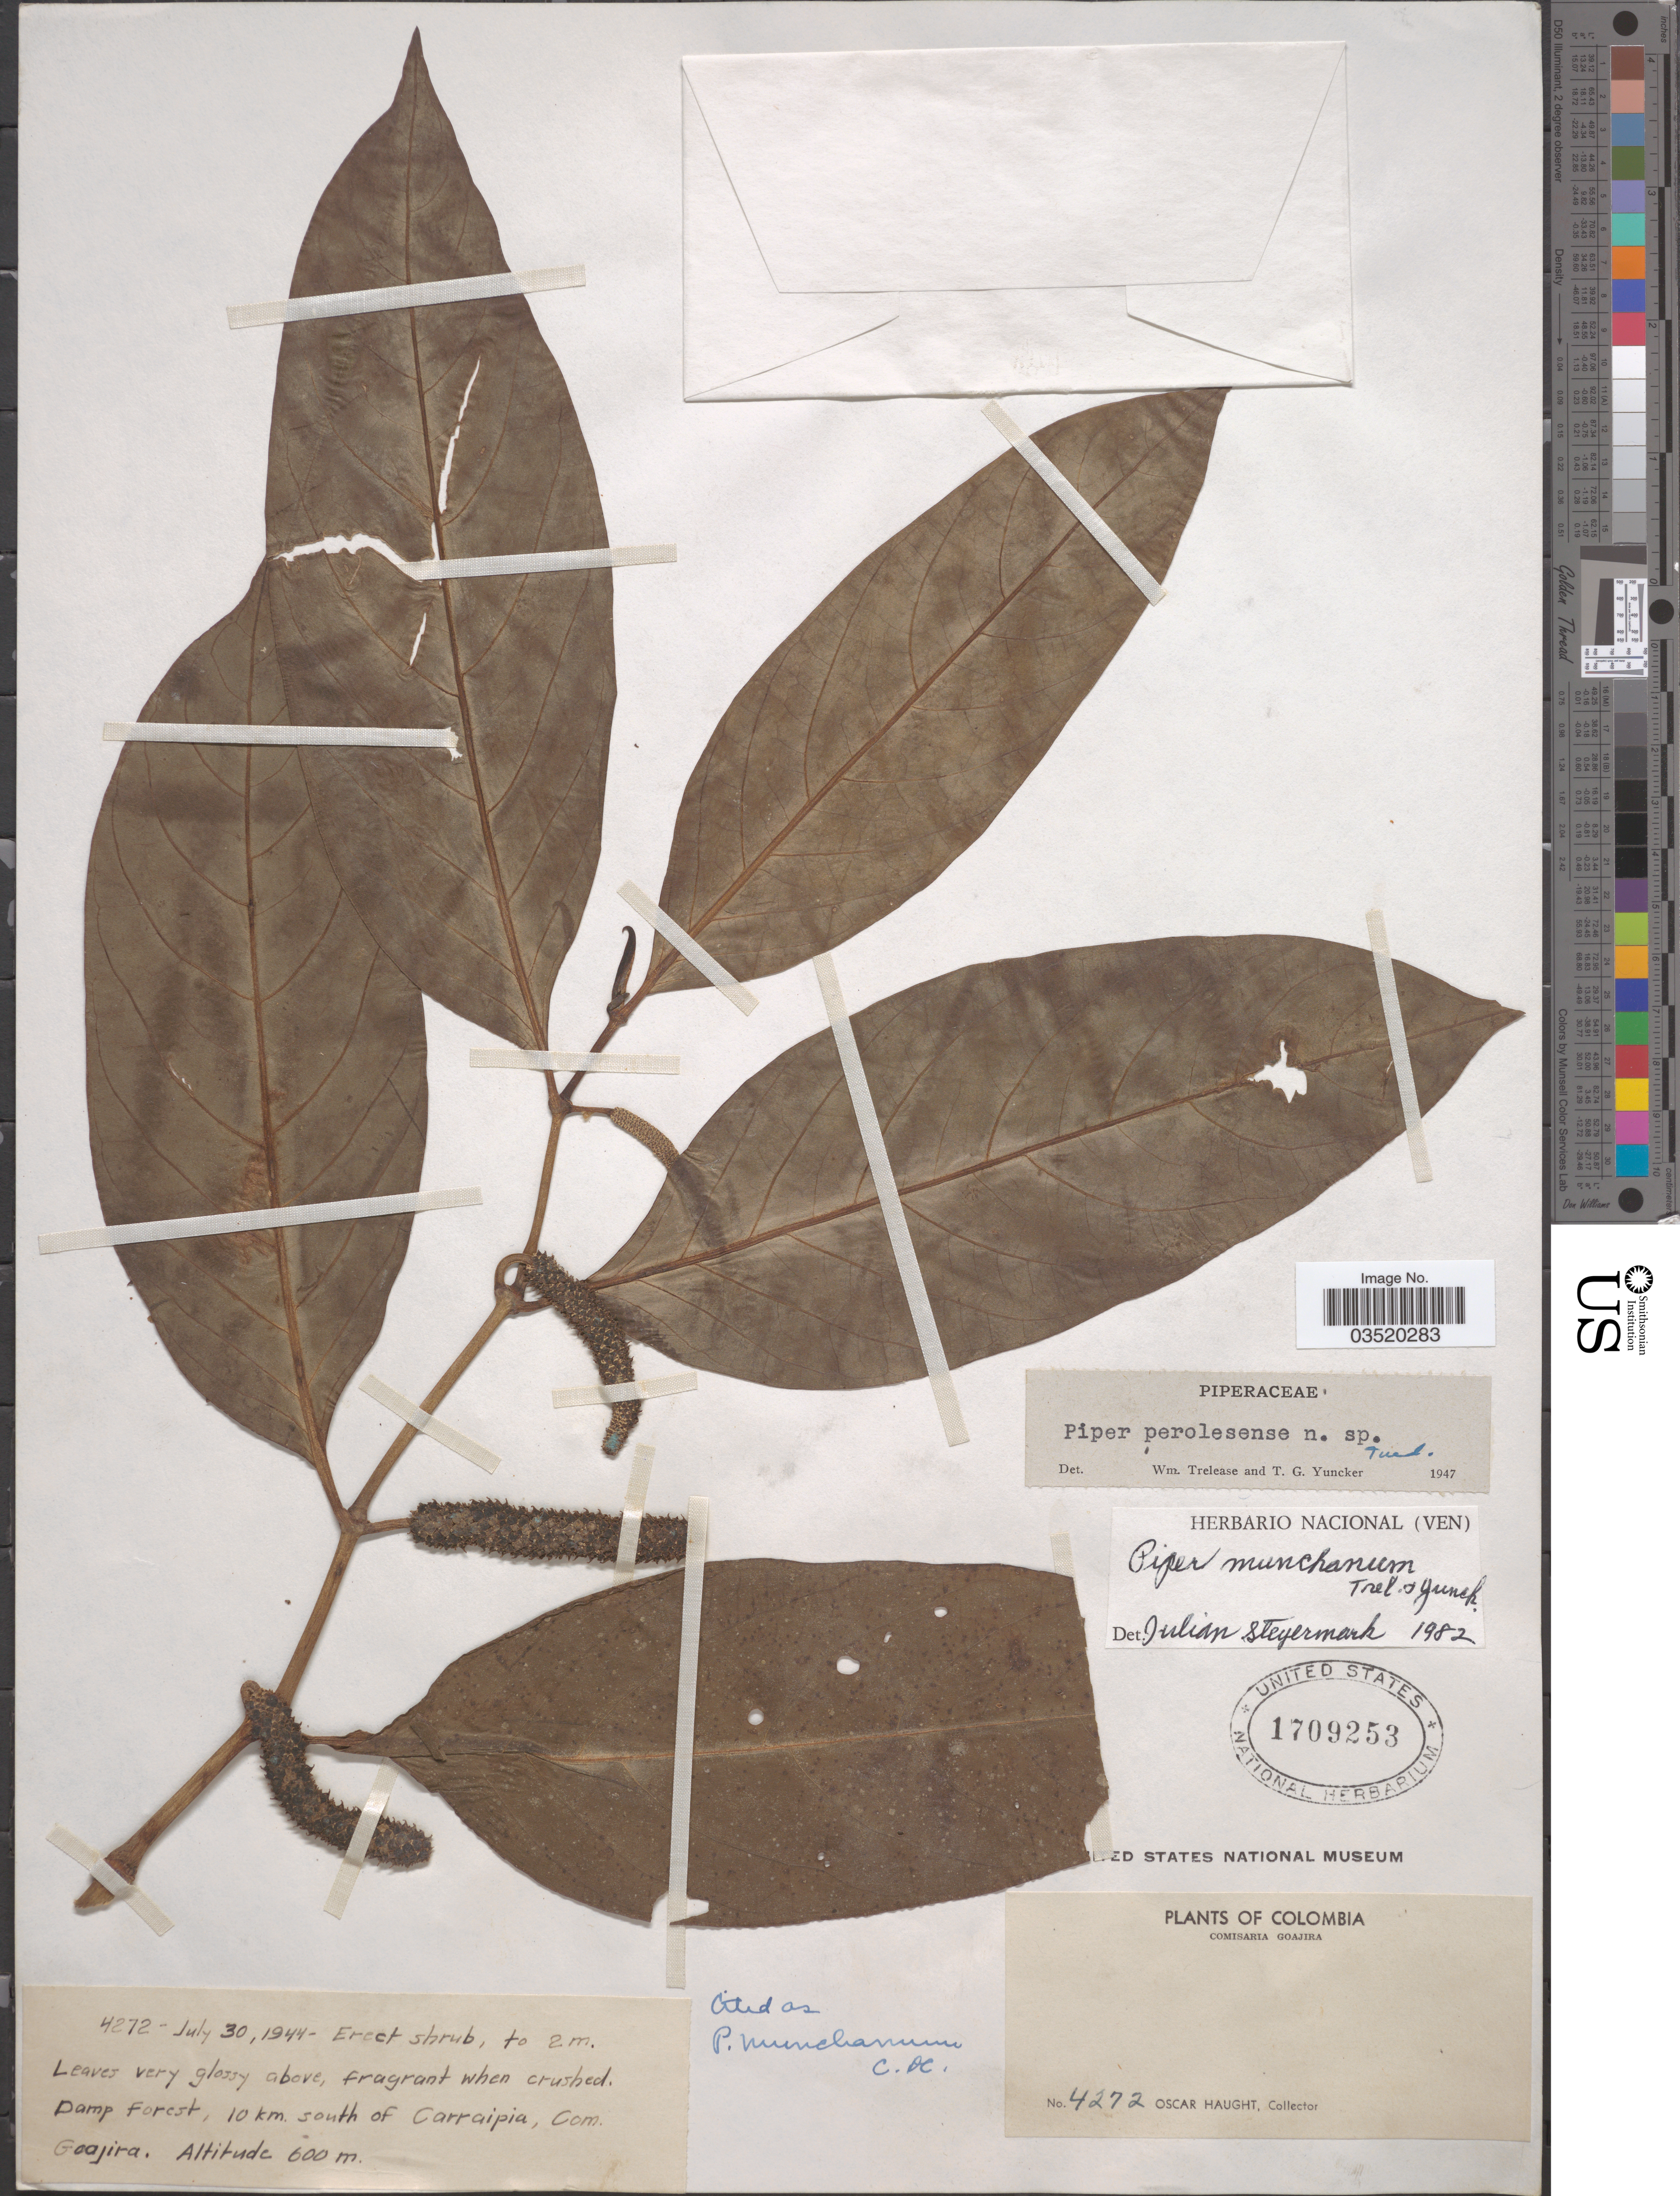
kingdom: Plantae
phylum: Tracheophyta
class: Magnoliopsida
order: Piperales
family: Piperaceae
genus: Piper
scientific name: Piper munchanum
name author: C. DC.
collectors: O. Haught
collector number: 4272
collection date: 1944-07-30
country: Colombia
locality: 10 km. south of Carraipia, Comisaria Goajira.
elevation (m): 600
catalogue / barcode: US 1709253